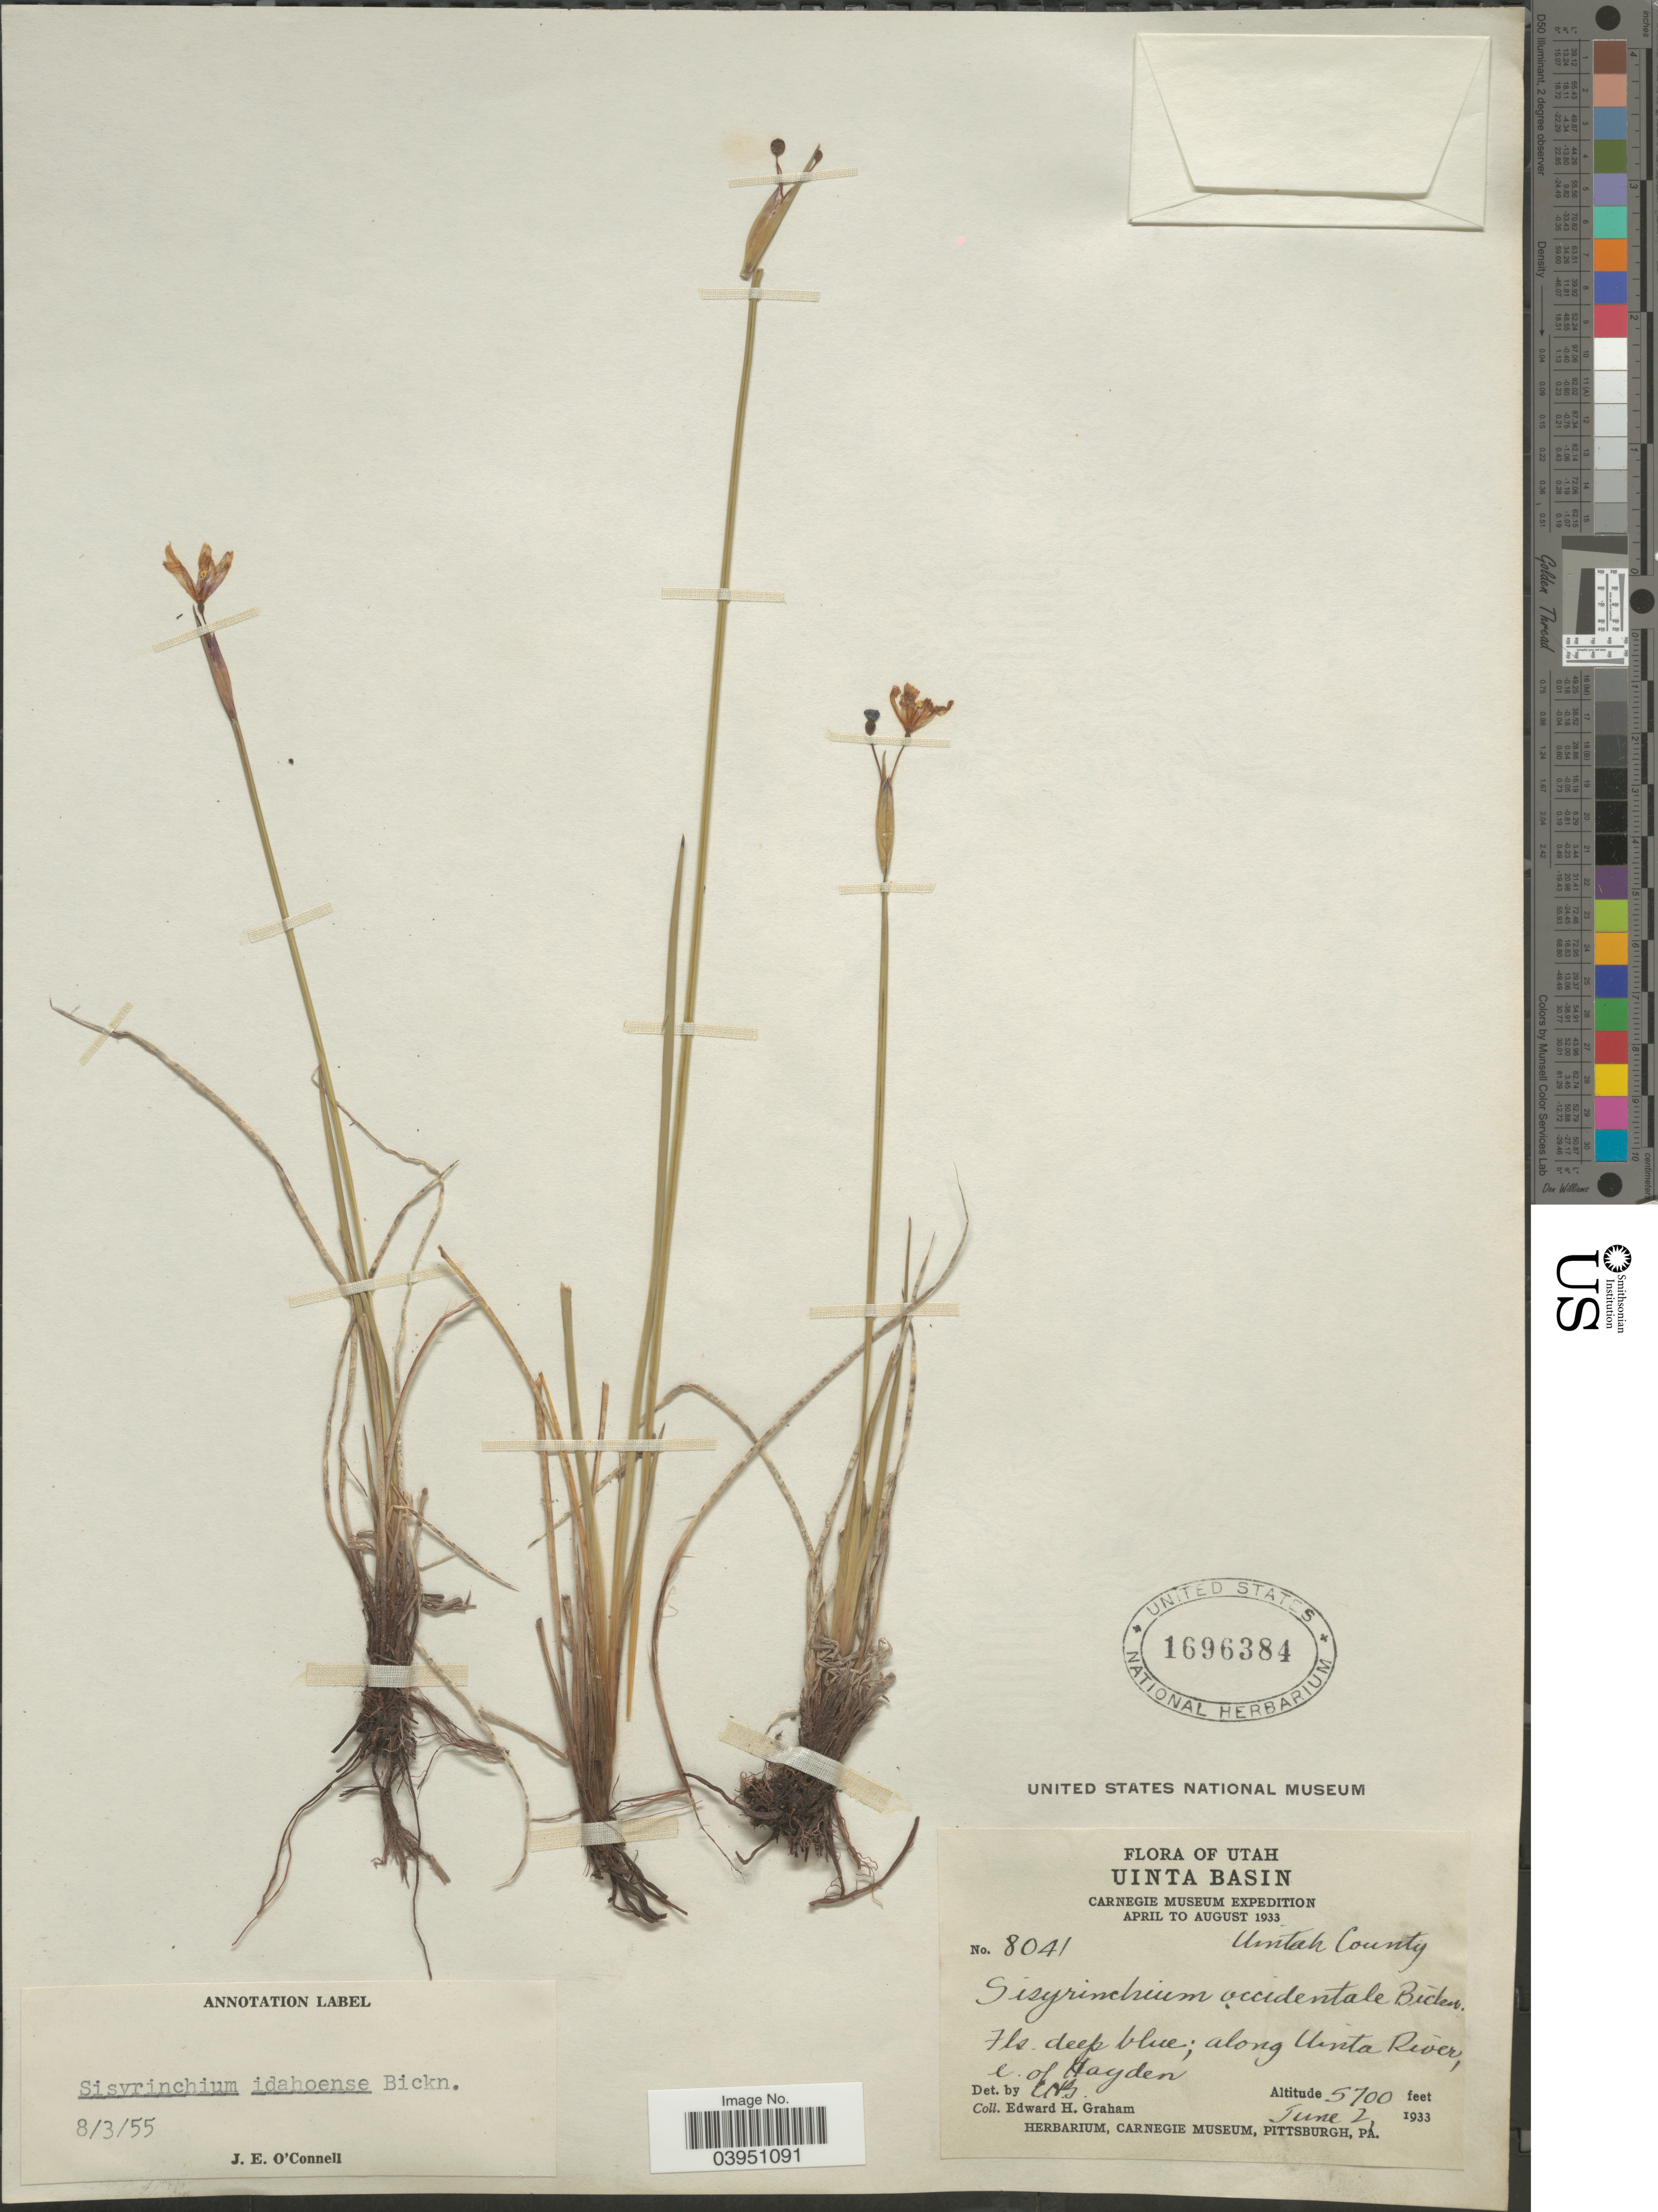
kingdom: Plantae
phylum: Tracheophyta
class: Liliopsida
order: Asparagales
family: Iridaceae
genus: Sisyrinchium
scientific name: Sisyrinchium idahoense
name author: E.P. Bicknell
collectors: E. H. Graham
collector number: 8041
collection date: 1933-06-02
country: United States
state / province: Utah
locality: Uinta Basin. Uintah County. Along Uinta River, e. of Hayden.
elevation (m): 1737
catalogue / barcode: US 1696384